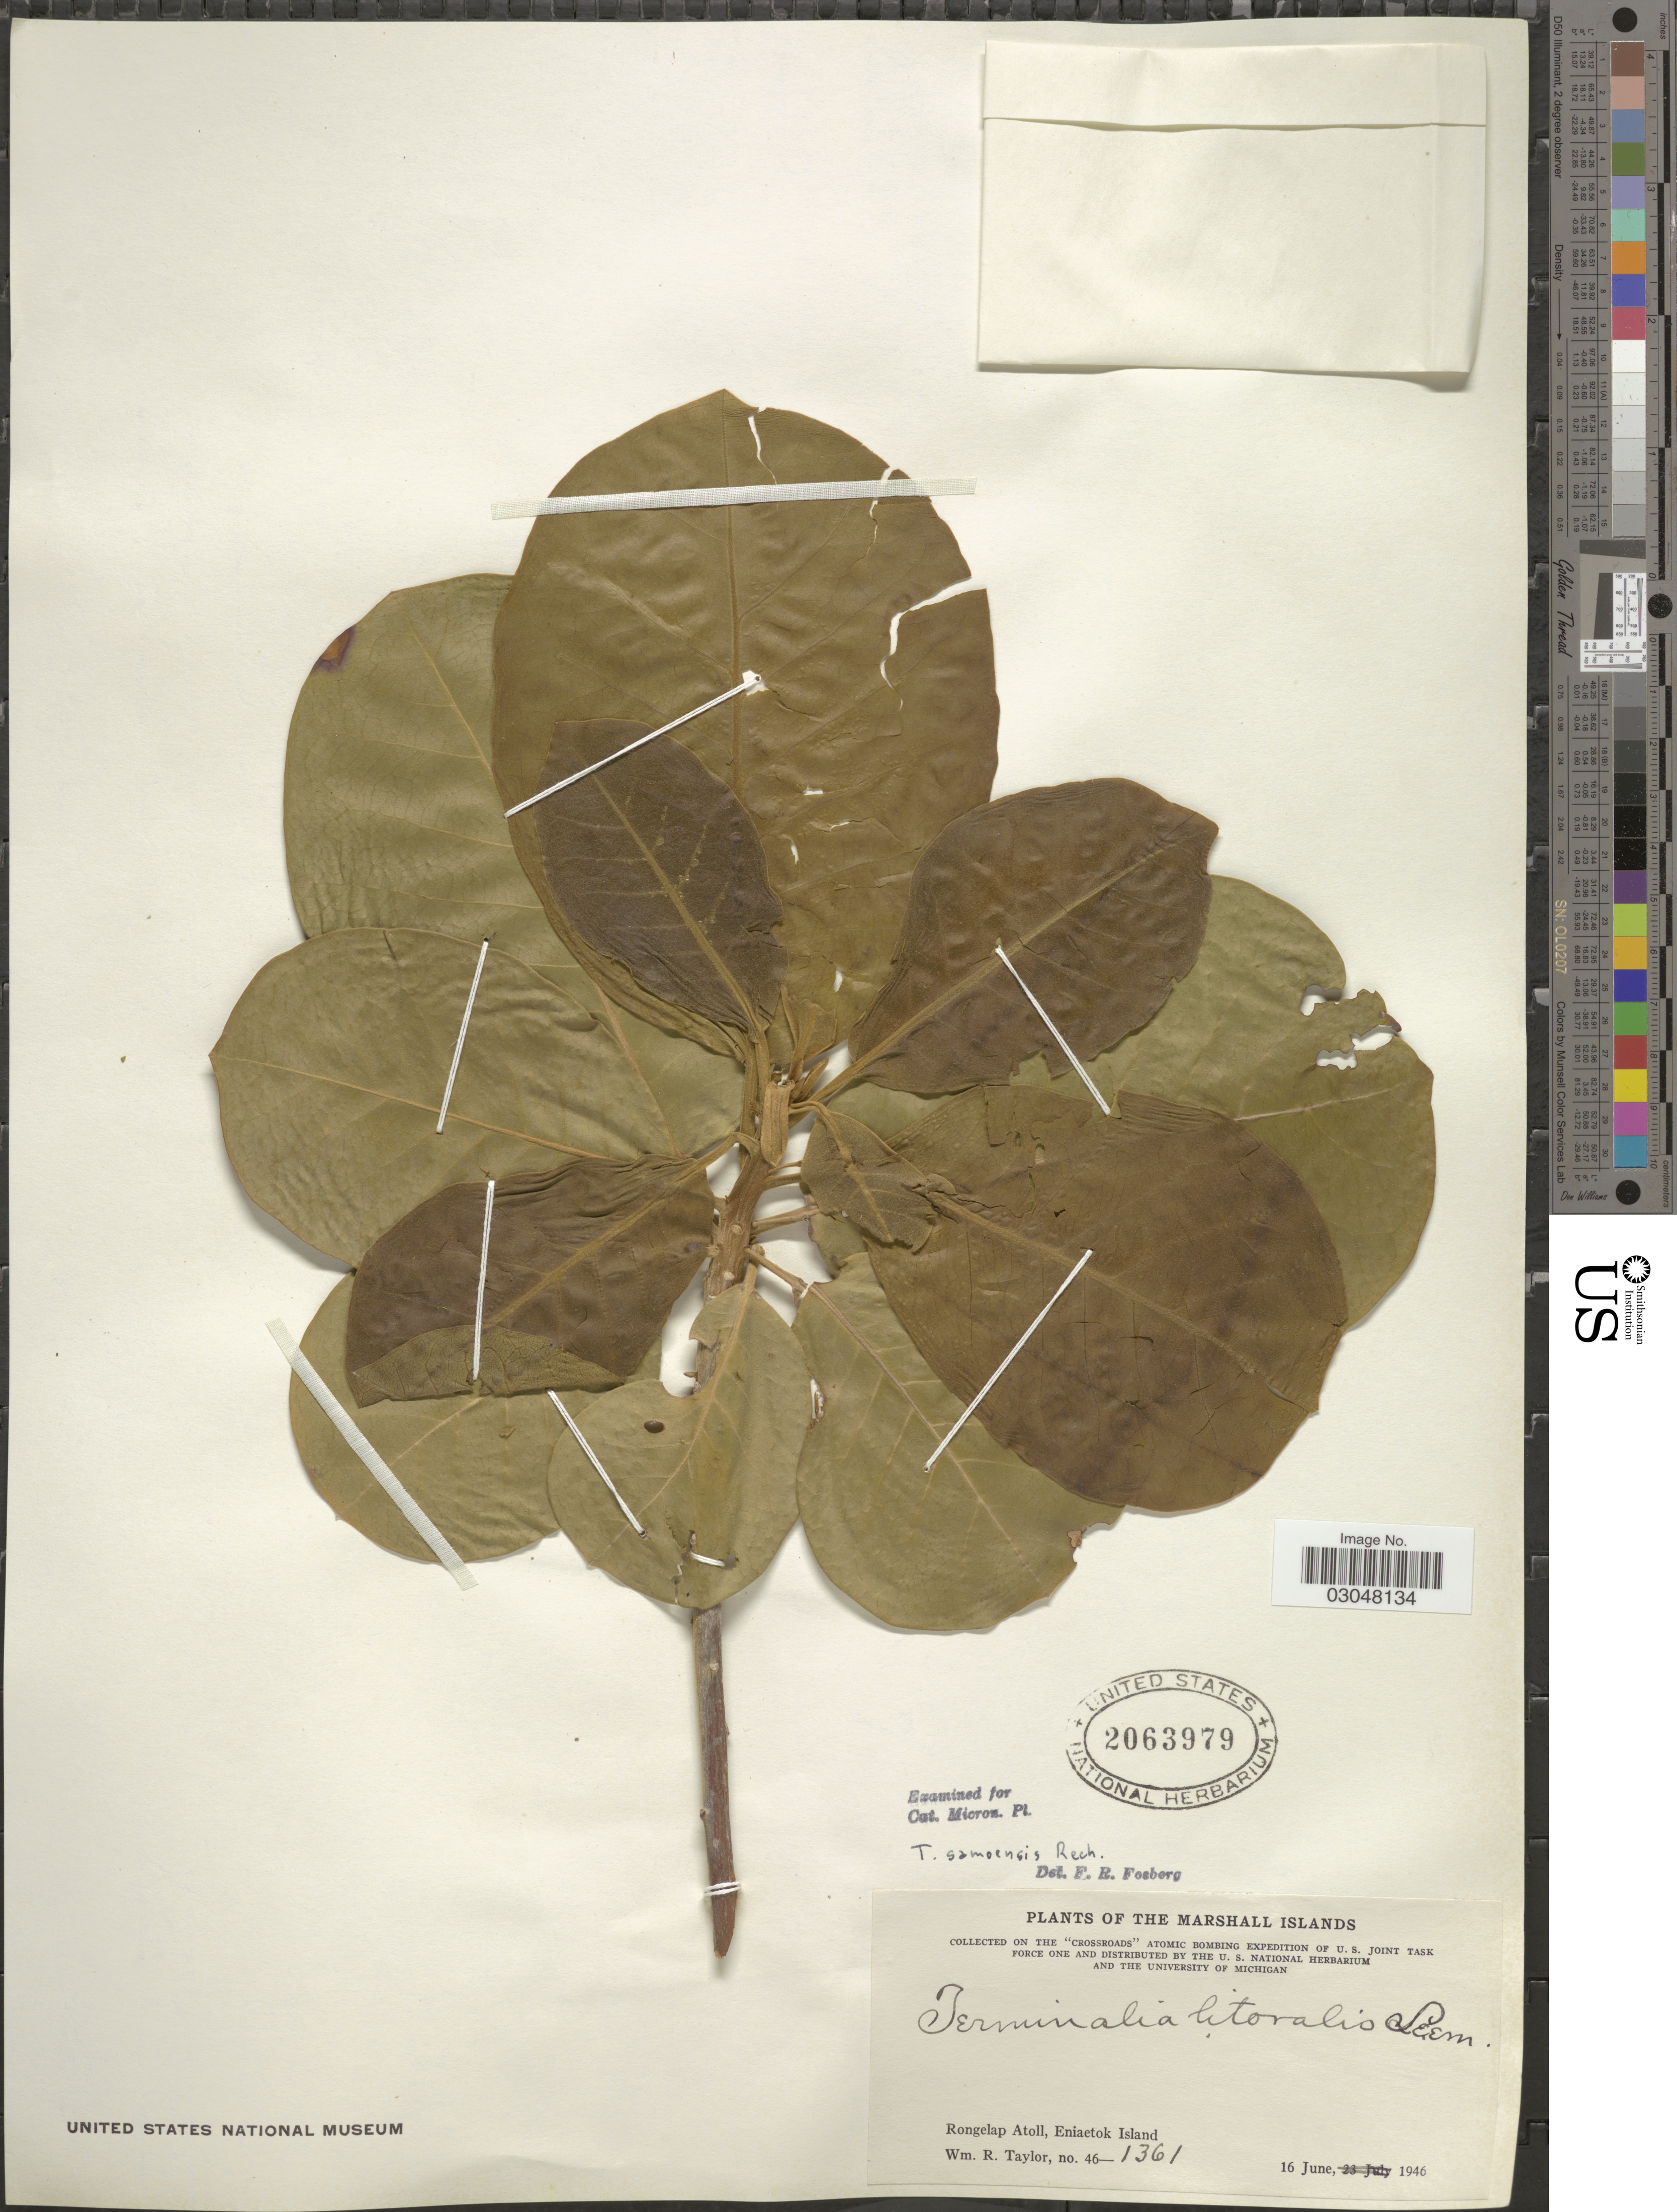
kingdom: Plantae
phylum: Tracheophyta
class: Magnoliopsida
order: Myrtales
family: Combretaceae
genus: Terminalia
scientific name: Terminalia samoensis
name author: Rech.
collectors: W. R. Taylor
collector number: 46-1361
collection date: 1946-06-16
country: Marshall Islands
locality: Rongelap Atoll, Eniaetok Island.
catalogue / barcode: US 2063979